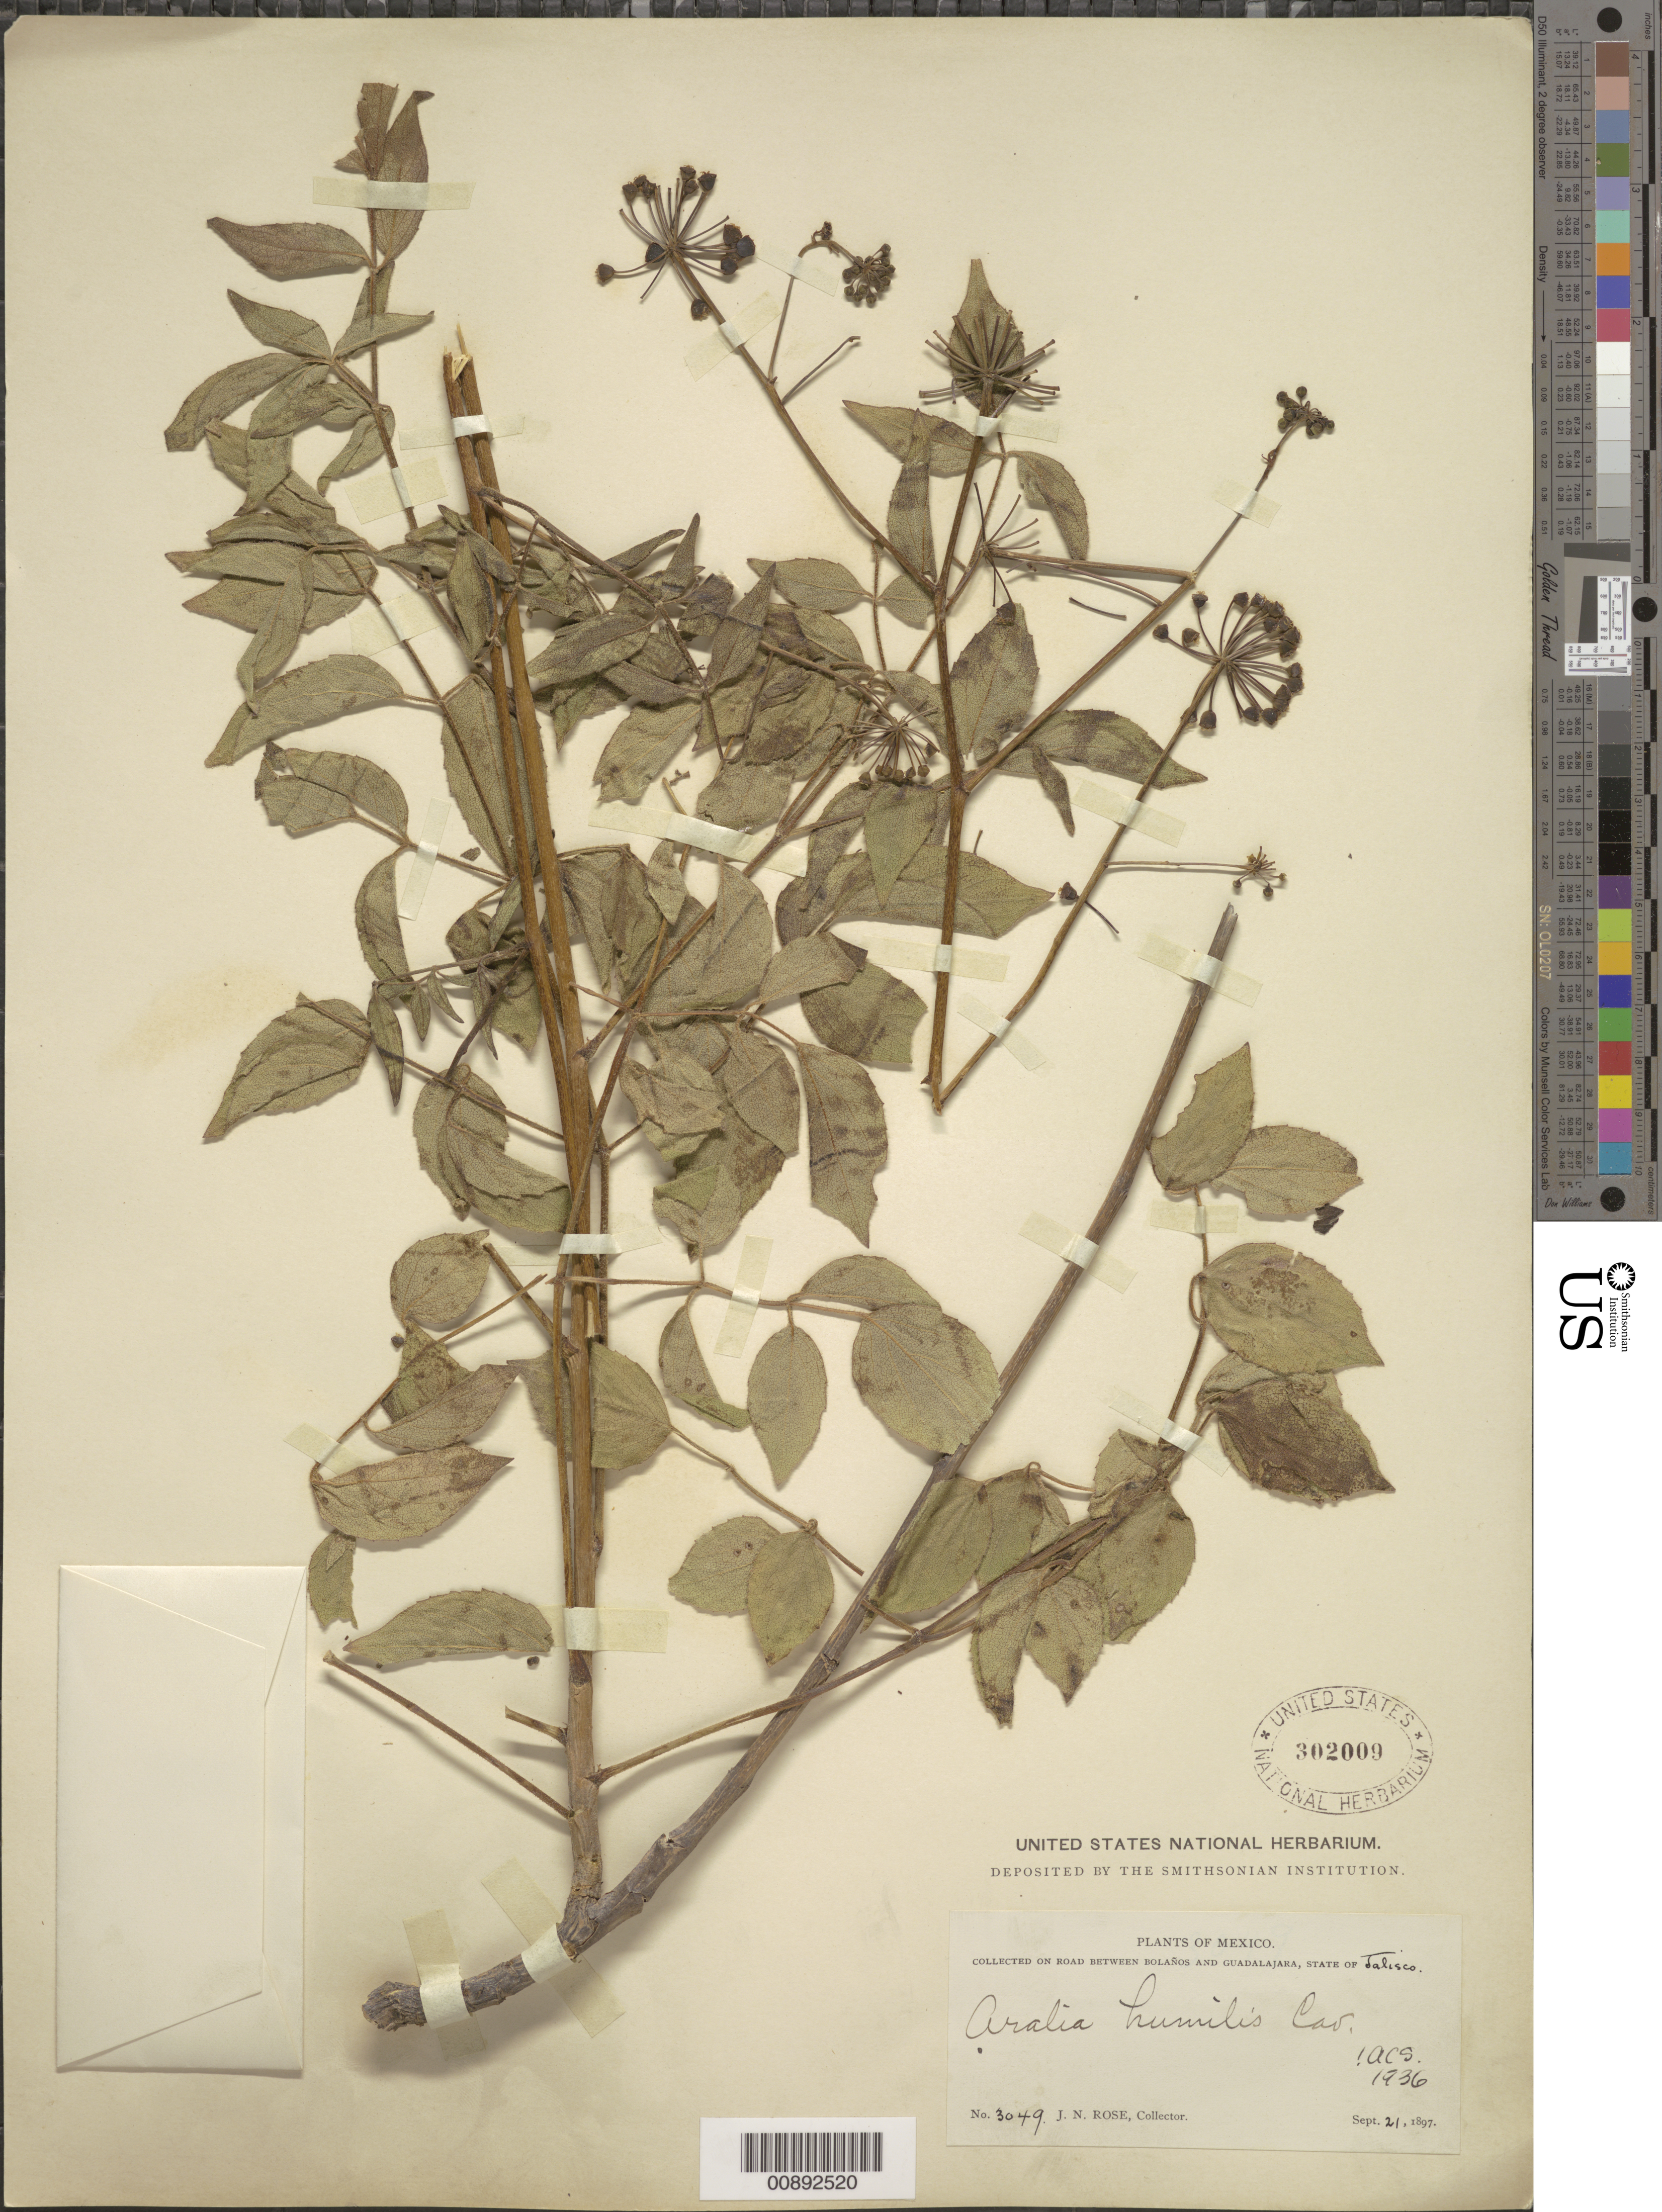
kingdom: Plantae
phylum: Tracheophyta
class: Magnoliopsida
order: Apiales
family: Araliaceae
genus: Aralia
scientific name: Aralia humilis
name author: Cav.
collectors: J. N. Rose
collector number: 3049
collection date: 1897-09-21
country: Mexico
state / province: Jalisco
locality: On road between Bolaños and Guadalajara, State of Jalisco.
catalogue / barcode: US 302009